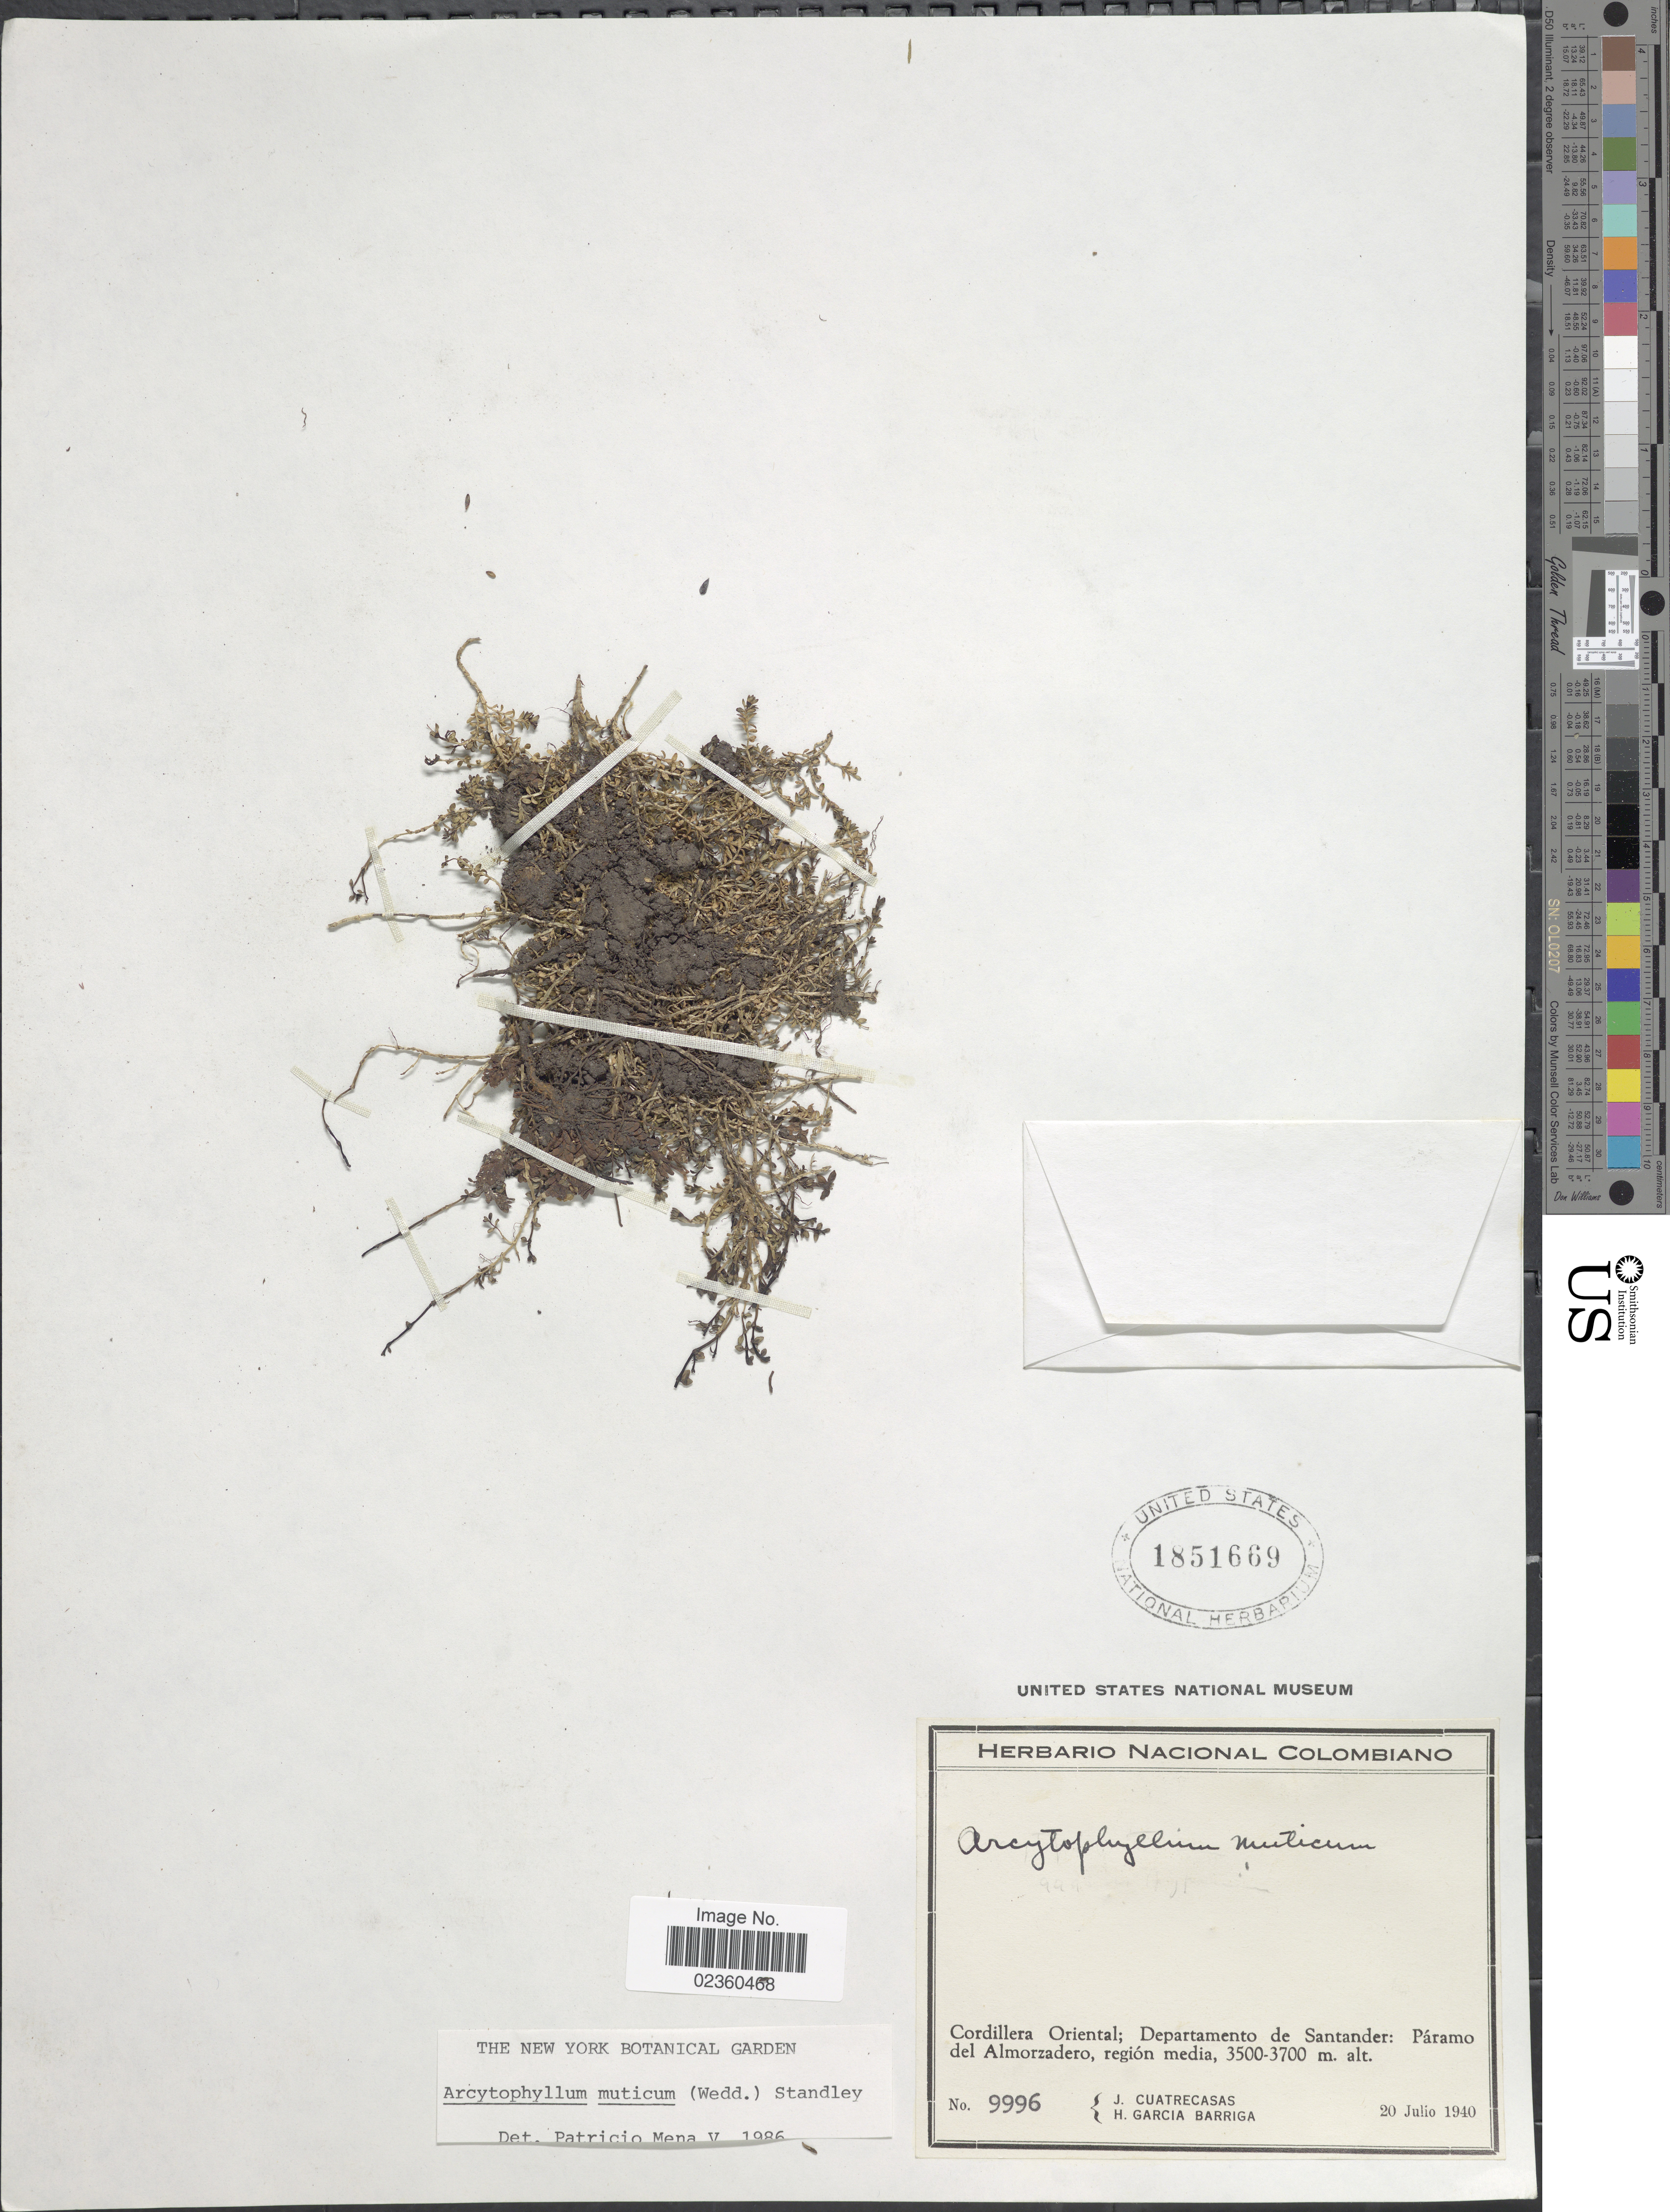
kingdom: Plantae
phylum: Tracheophyta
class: Magnoliopsida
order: Gentianales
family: Rubiaceae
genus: Arcytophyllum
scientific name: Arcytophyllum muticum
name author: (Wedd.) Standl.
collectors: J. Cuatrecasas & H. García Barriga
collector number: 9996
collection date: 1940-07-20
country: Colombia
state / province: Santander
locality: Cordillera Oriental; Departamento de Santander: Páramo del Almorzadero, región media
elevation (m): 3500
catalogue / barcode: US 1851669